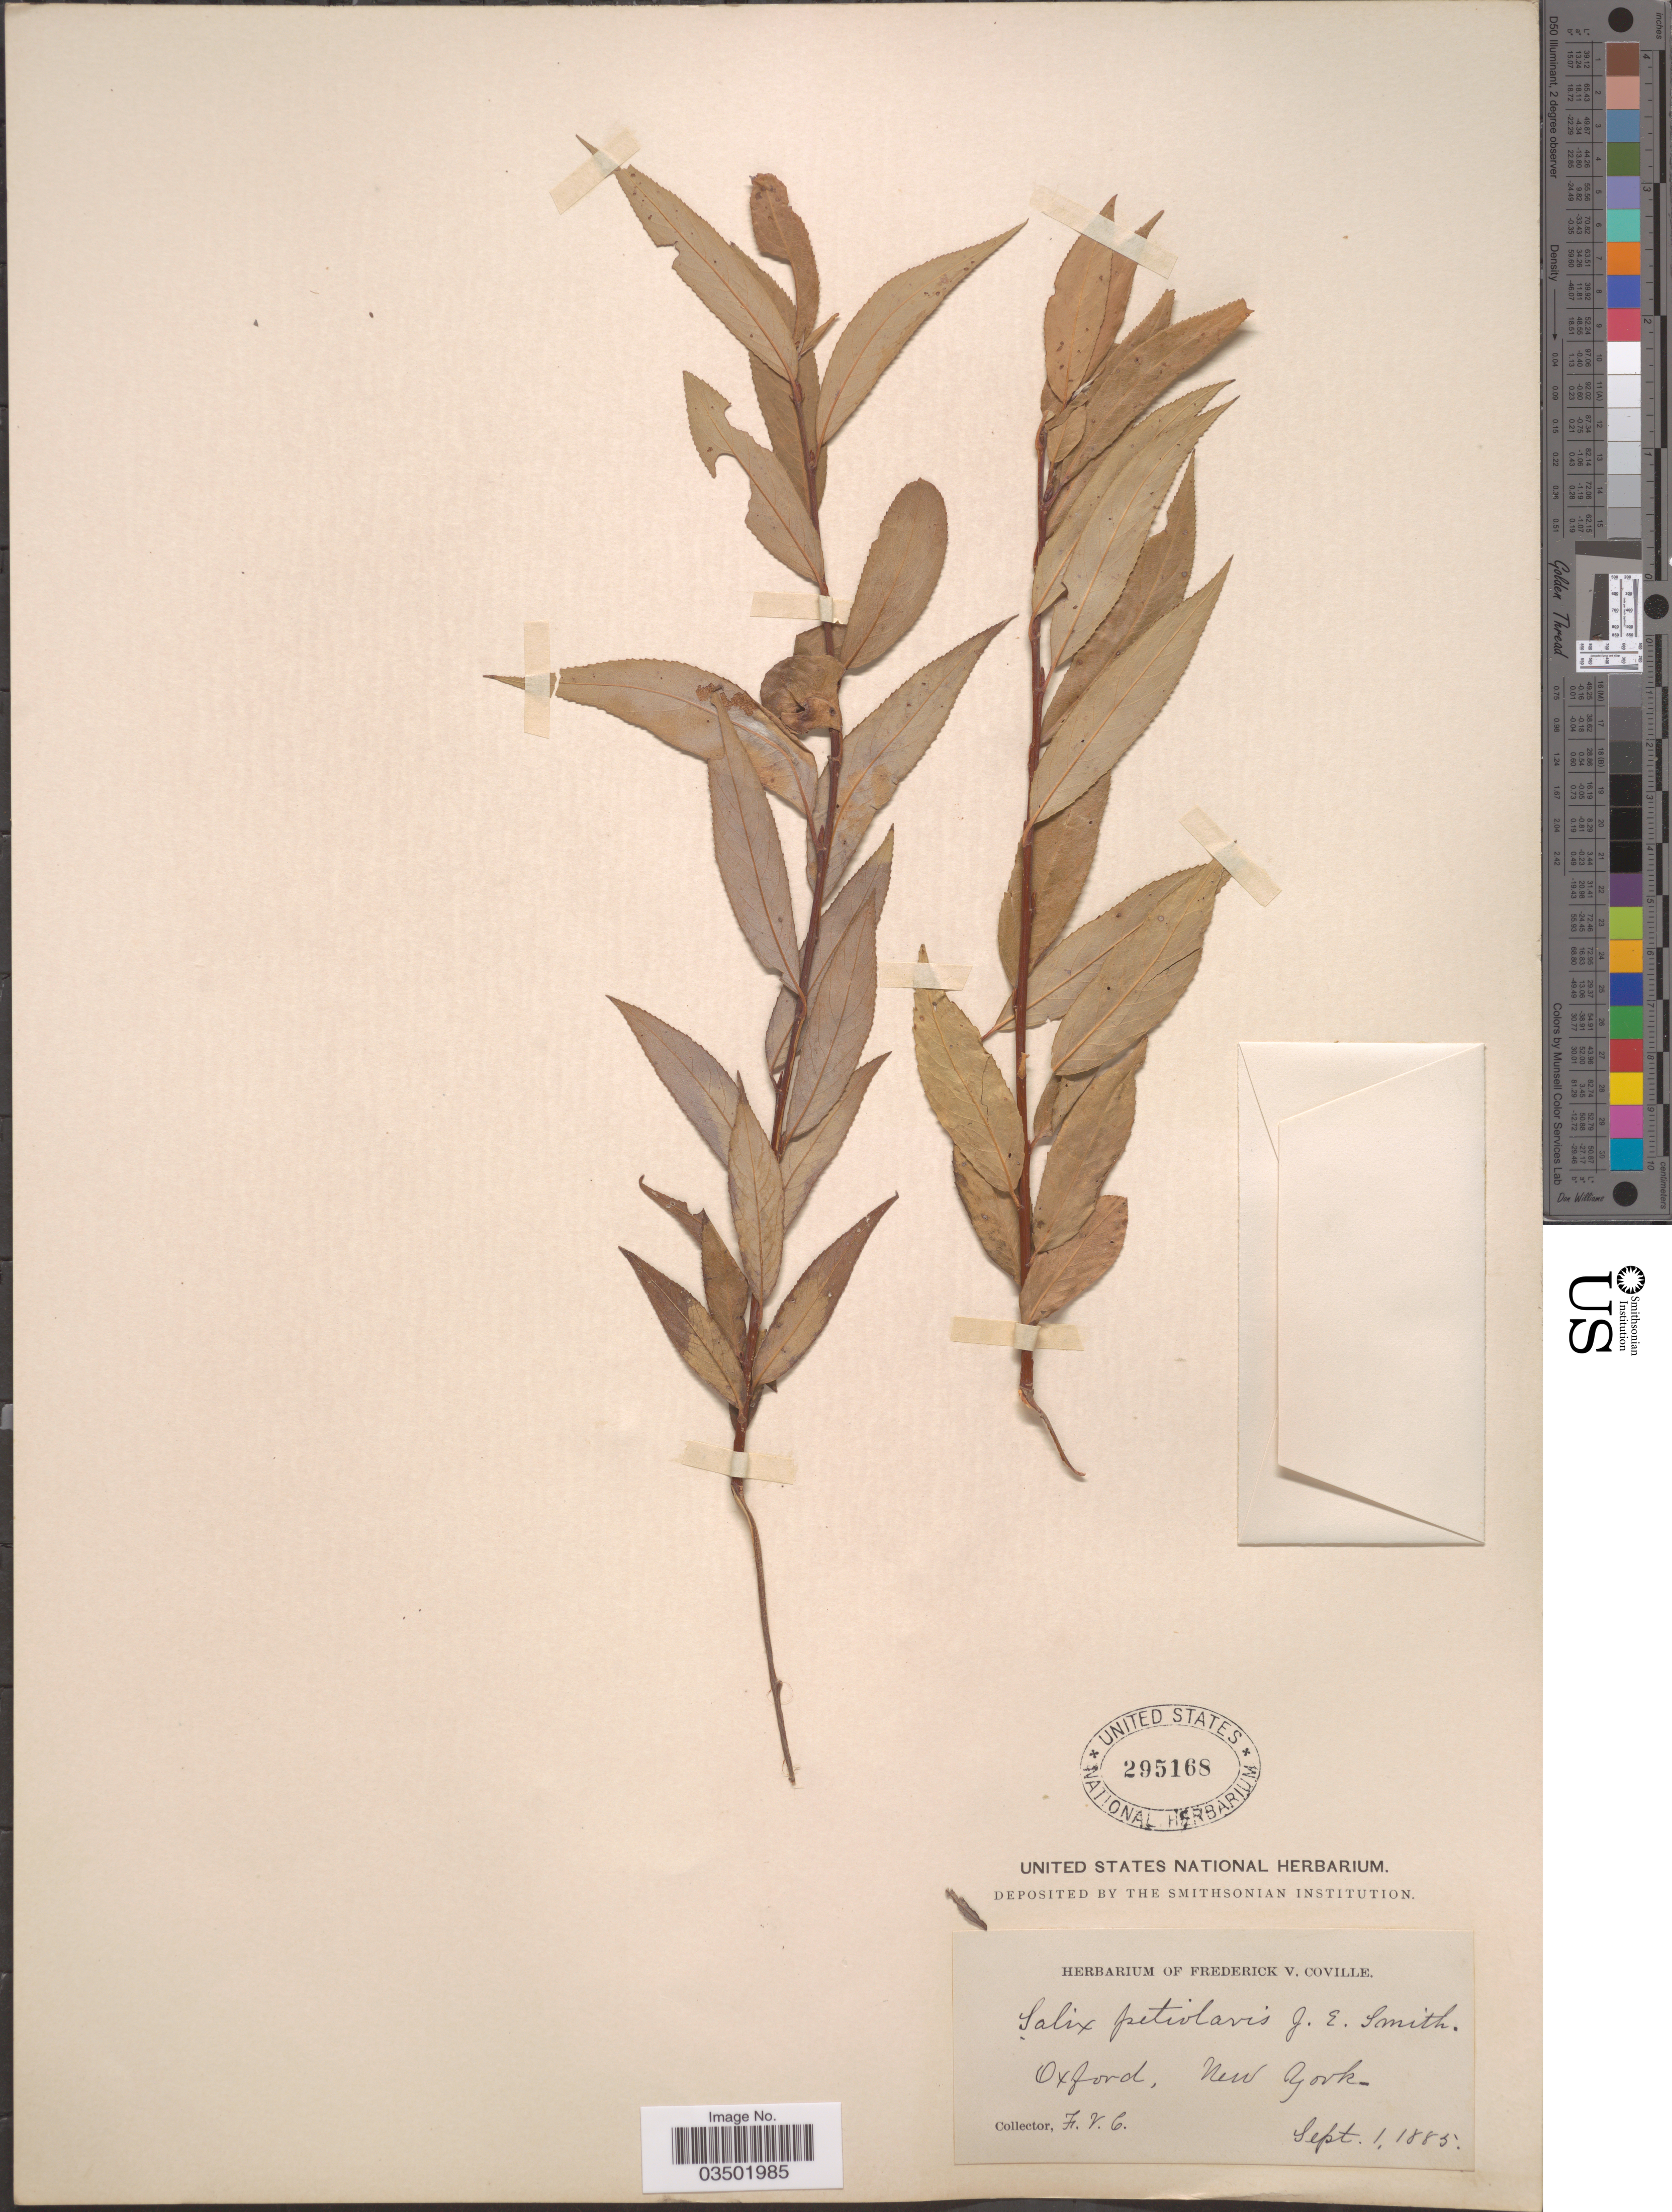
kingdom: Plantae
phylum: Tracheophyta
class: Magnoliopsida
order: Malpighiales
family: Salicaceae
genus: Salix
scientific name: Salix petiolaris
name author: Sm.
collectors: F. V. Coville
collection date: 1885-09-01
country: United States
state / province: New York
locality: Oxford.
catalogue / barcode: US 295168